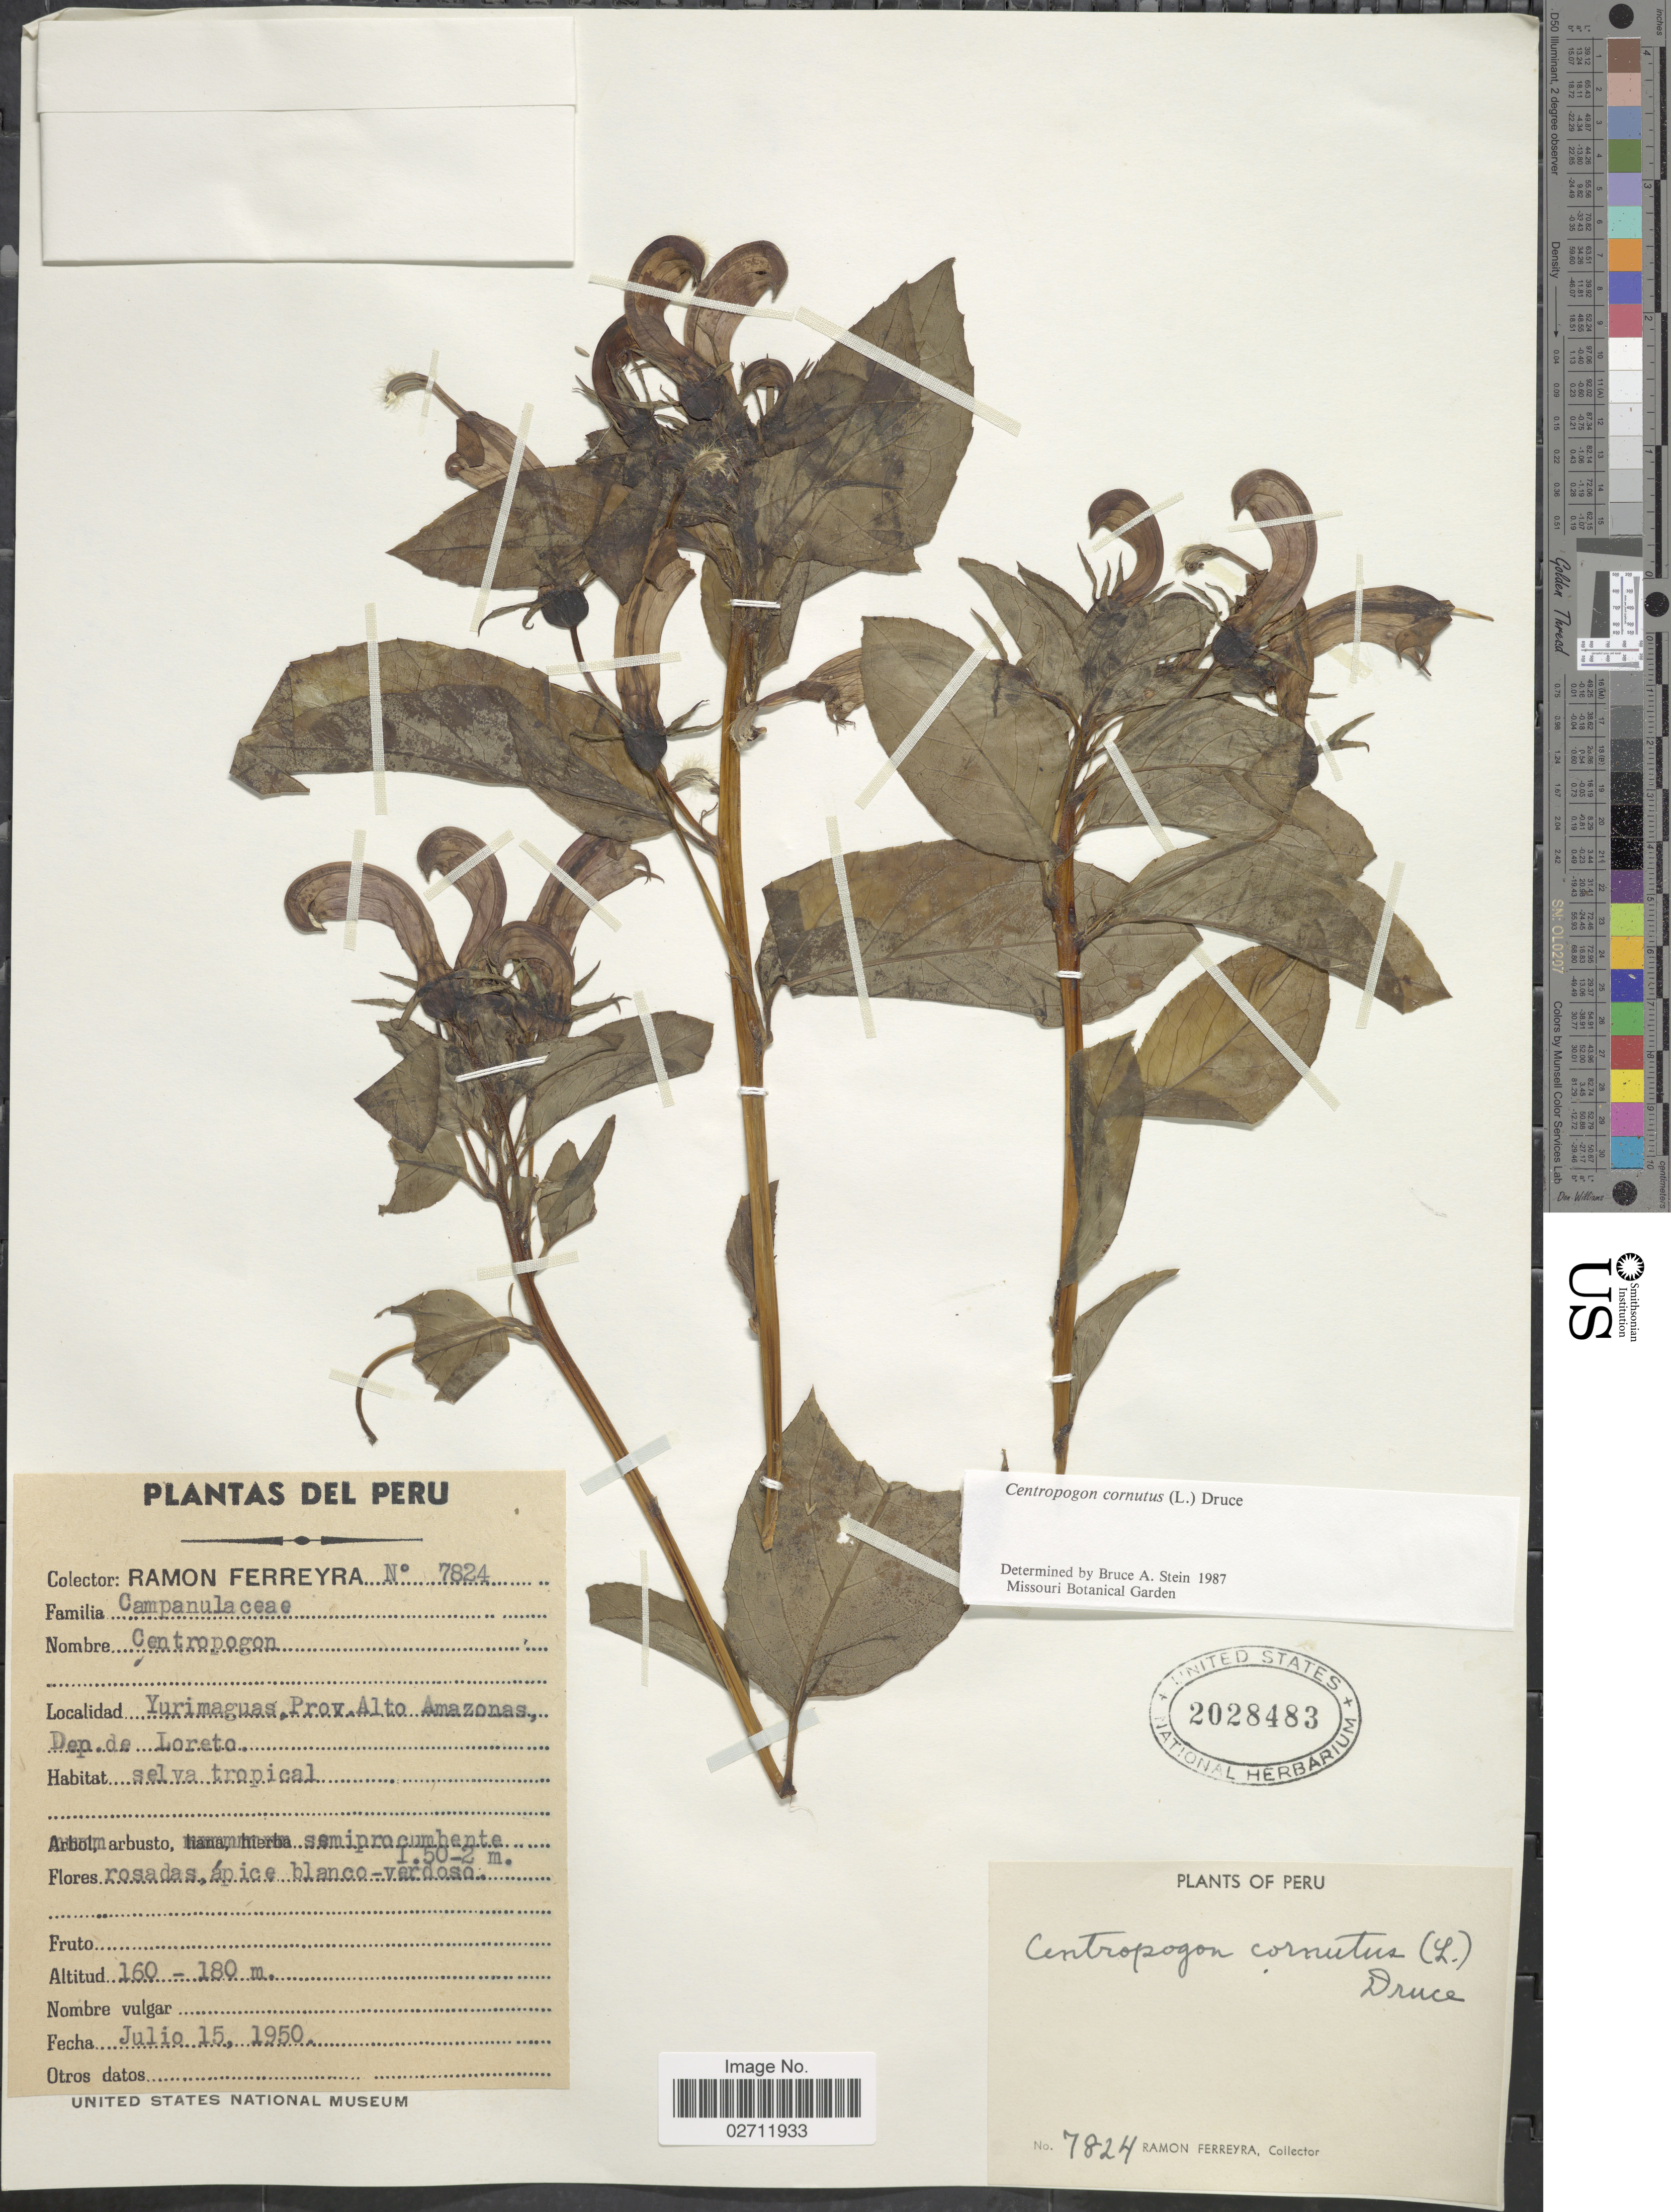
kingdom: Plantae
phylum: Tracheophyta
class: Magnoliopsida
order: Asterales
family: Campanulaceae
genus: Centropogon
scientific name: Centropogon cornutus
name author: (L.) Druce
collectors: R. A. Ferreyra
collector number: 7824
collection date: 1950-07-15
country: Peru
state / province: Loreto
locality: Yurimaguas, Prov. Alto Amazonas.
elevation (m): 160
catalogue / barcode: US 2028483